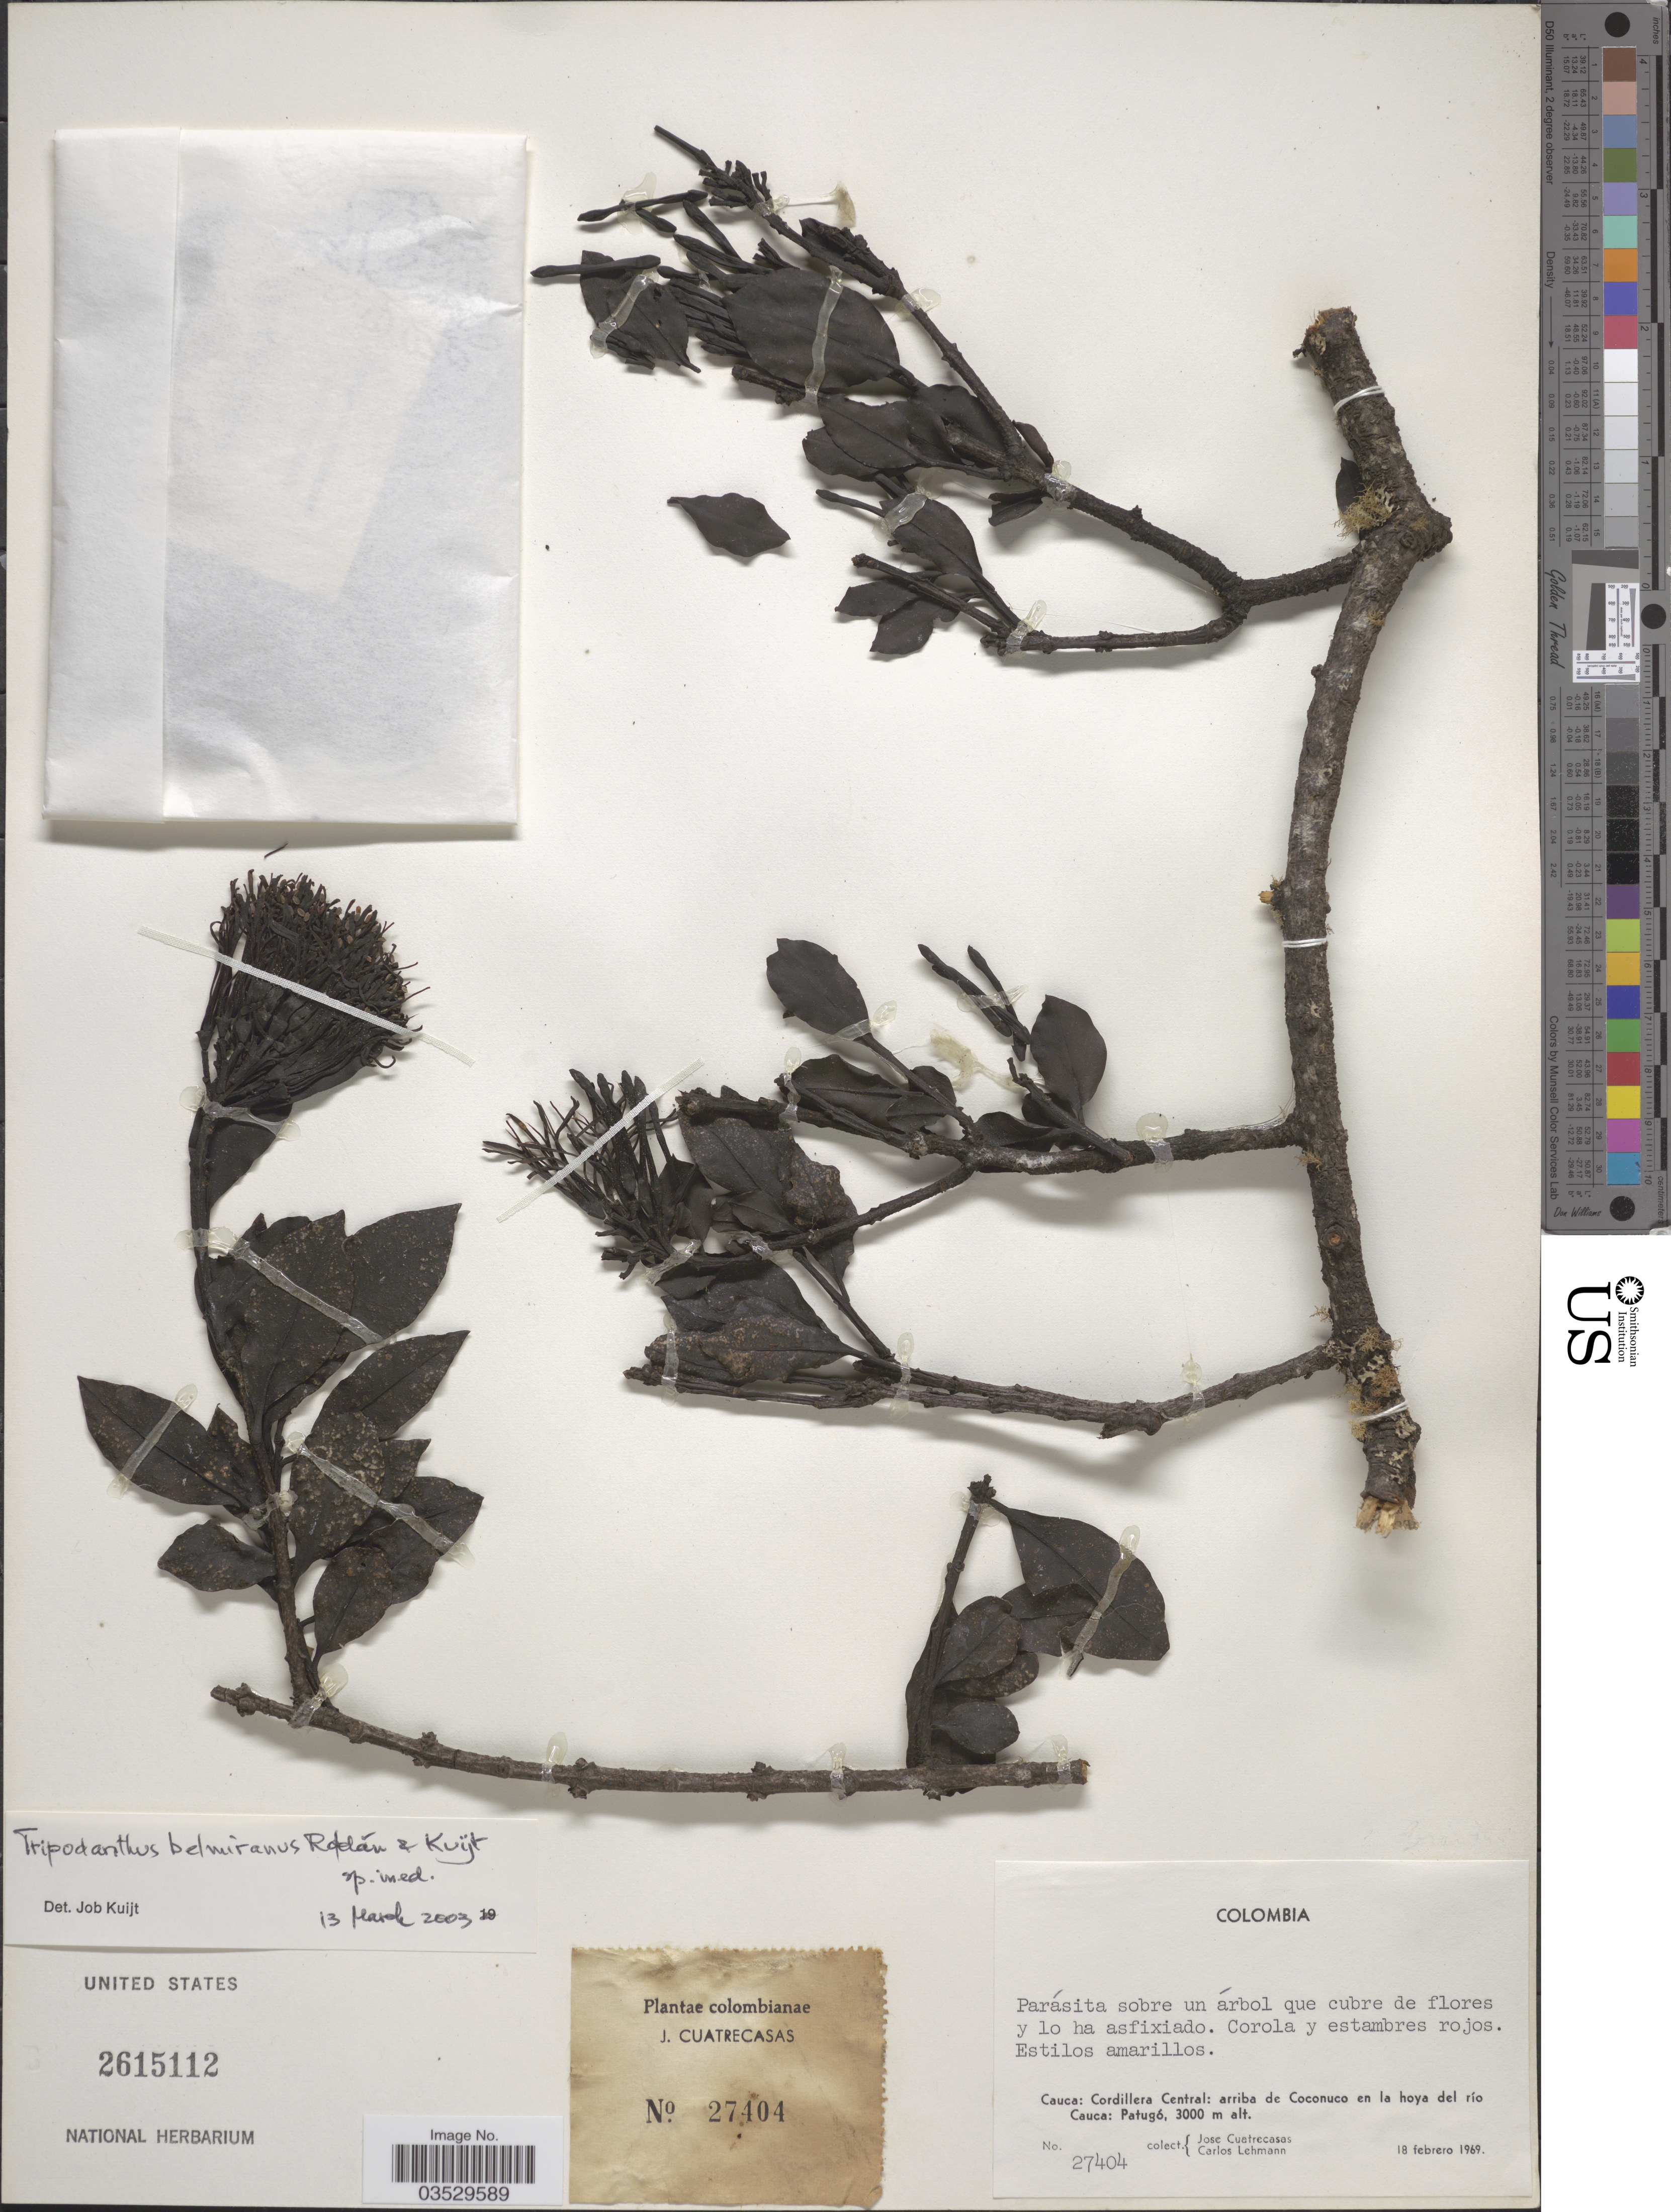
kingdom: Plantae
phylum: Tracheophyta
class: Magnoliopsida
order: Santalales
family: Loranthaceae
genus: Tripodanthus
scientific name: Tripodanthus belmirensis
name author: F.J. Roldán & Kuijt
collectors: J. Cuatrecasas & C. Lehmann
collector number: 27404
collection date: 1969-02-18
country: Colombia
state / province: Cauca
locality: Cordillera Central: arriba de Coconuco en la hoya del río Cauca: Patugó.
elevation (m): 3000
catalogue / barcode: US 2615112